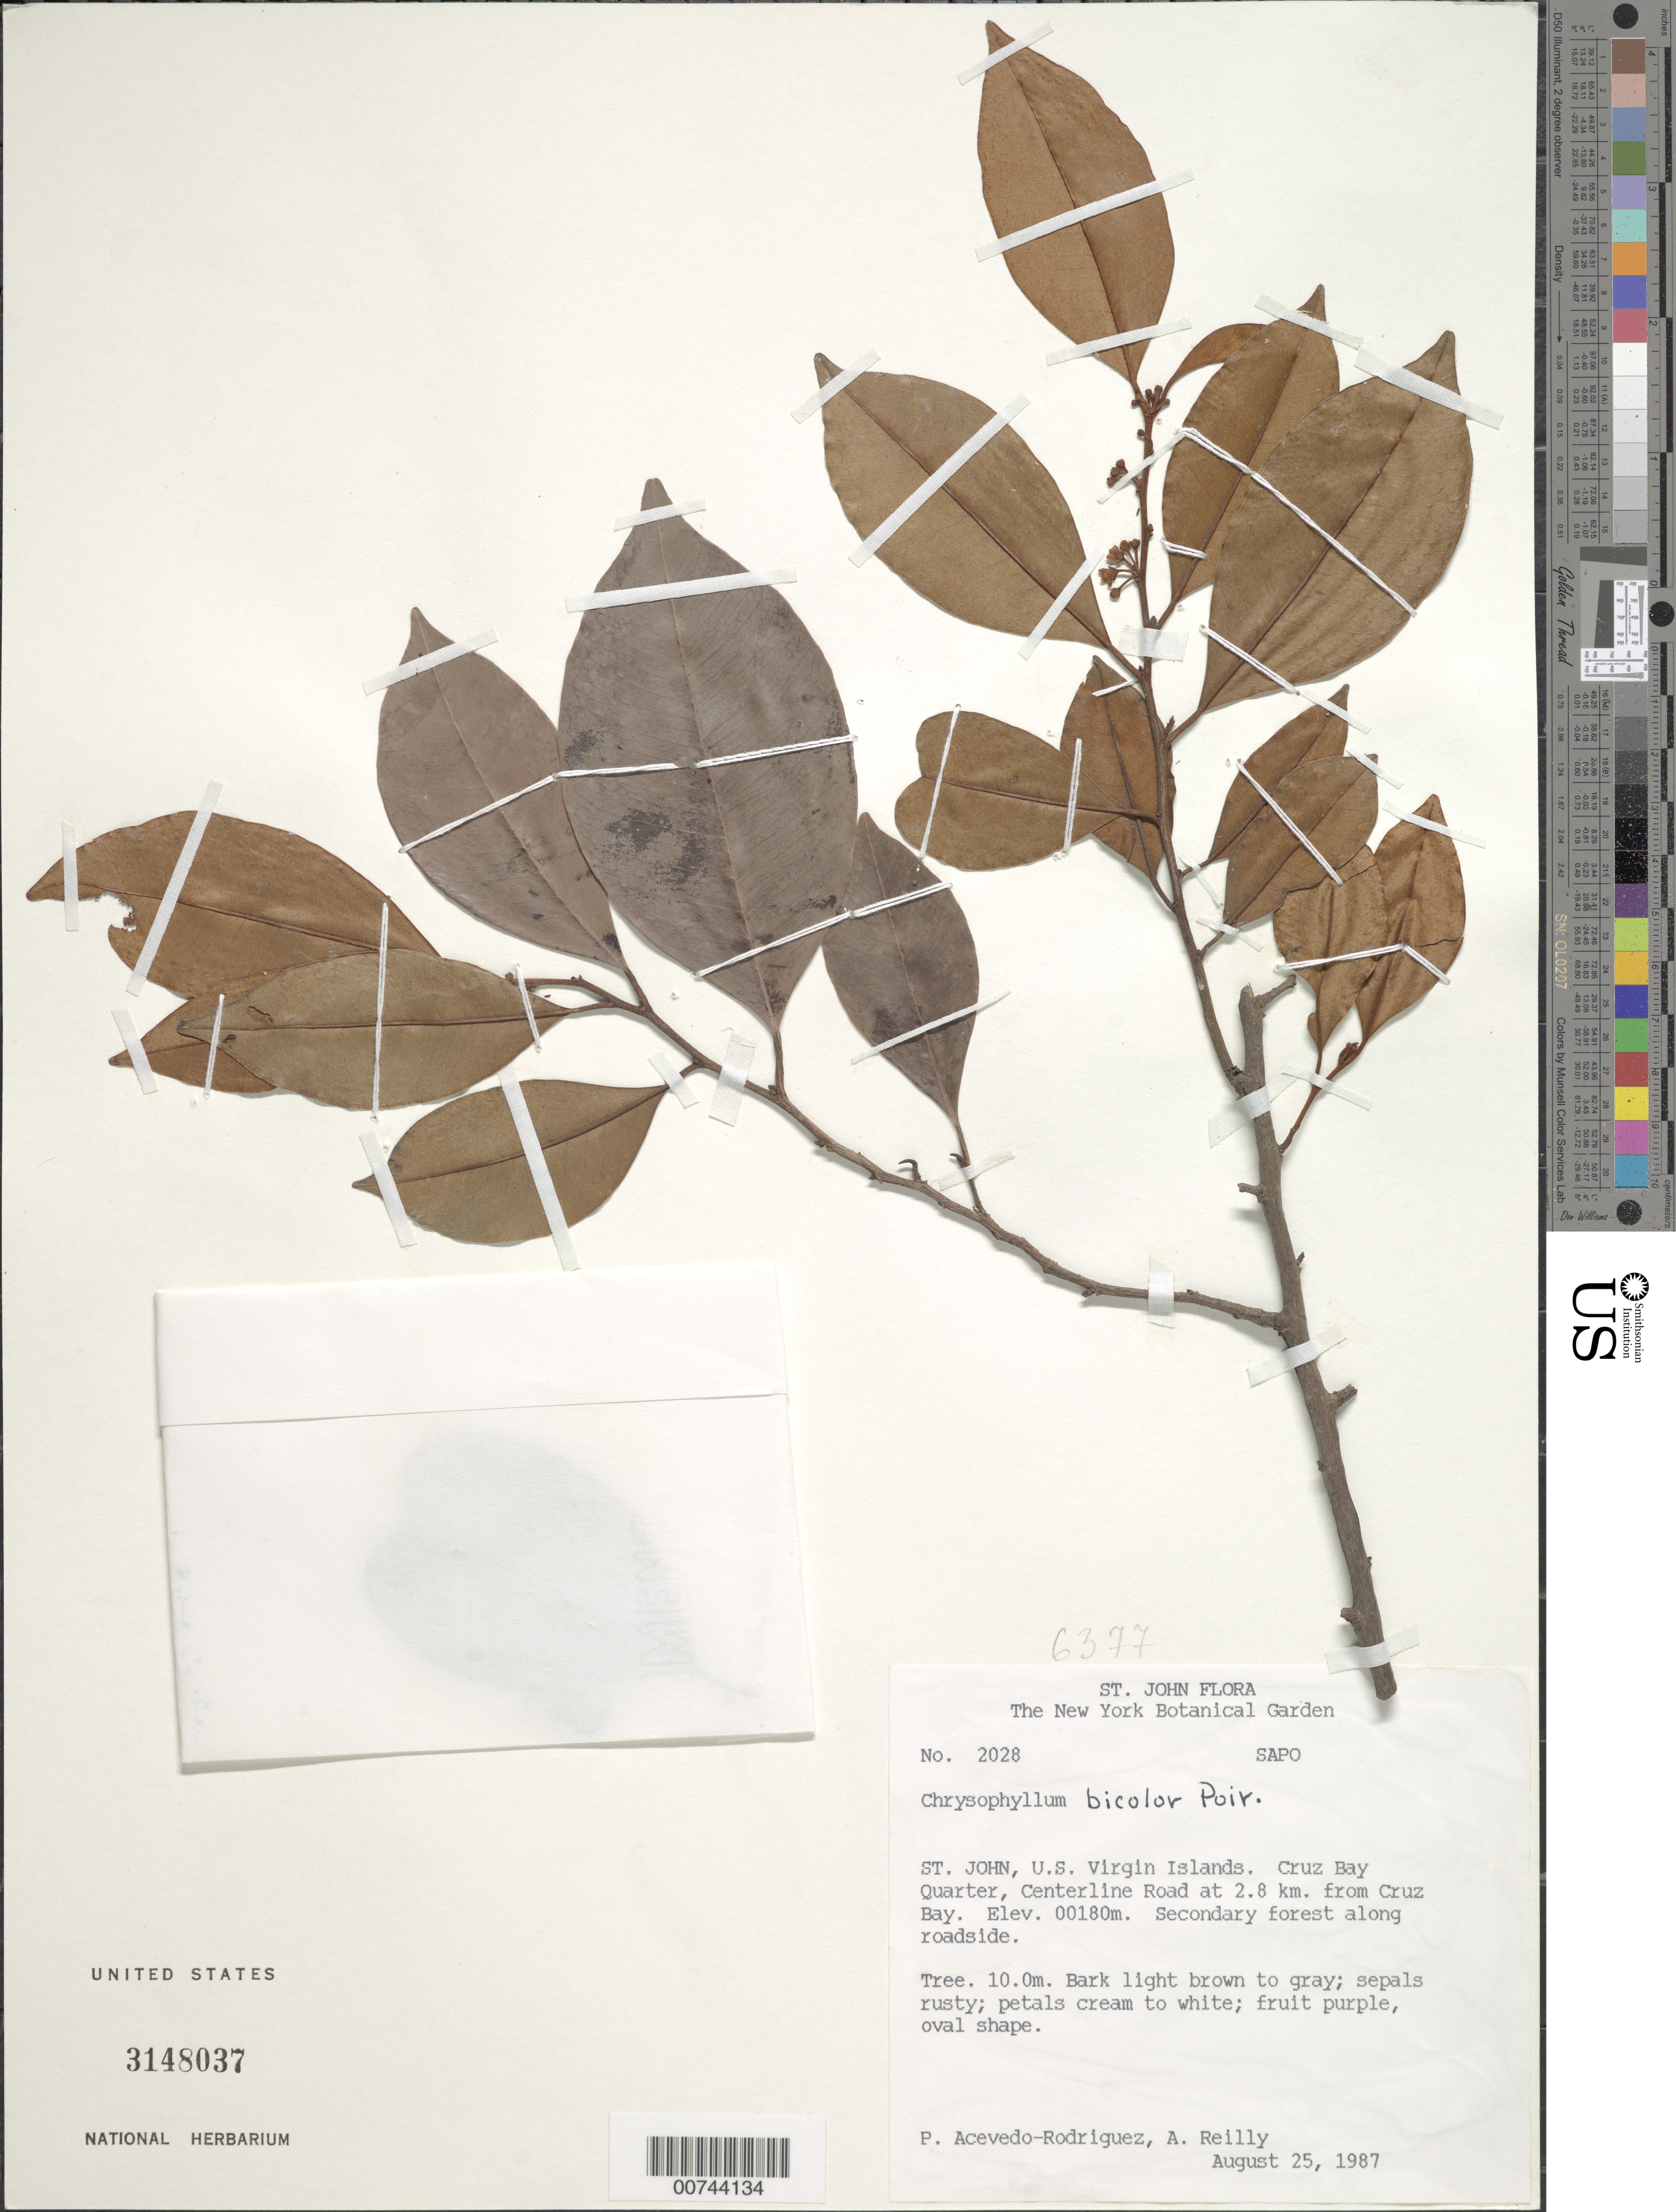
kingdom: Plantae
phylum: Tracheophyta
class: Magnoliopsida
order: Ericales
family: Sapotaceae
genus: Chrysophyllum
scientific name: Chrysophyllum bicolor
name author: Poir.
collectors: P. Acevedo-Rodr. & A. Reilly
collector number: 2028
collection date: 1987-08-25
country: U.S. Virgin Islands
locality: St. John, Cruz Bay Quarter, Centerline Road at 2.8 km. from Cruz Bay, secondary forest along roadside.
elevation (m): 180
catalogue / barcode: US 3148037